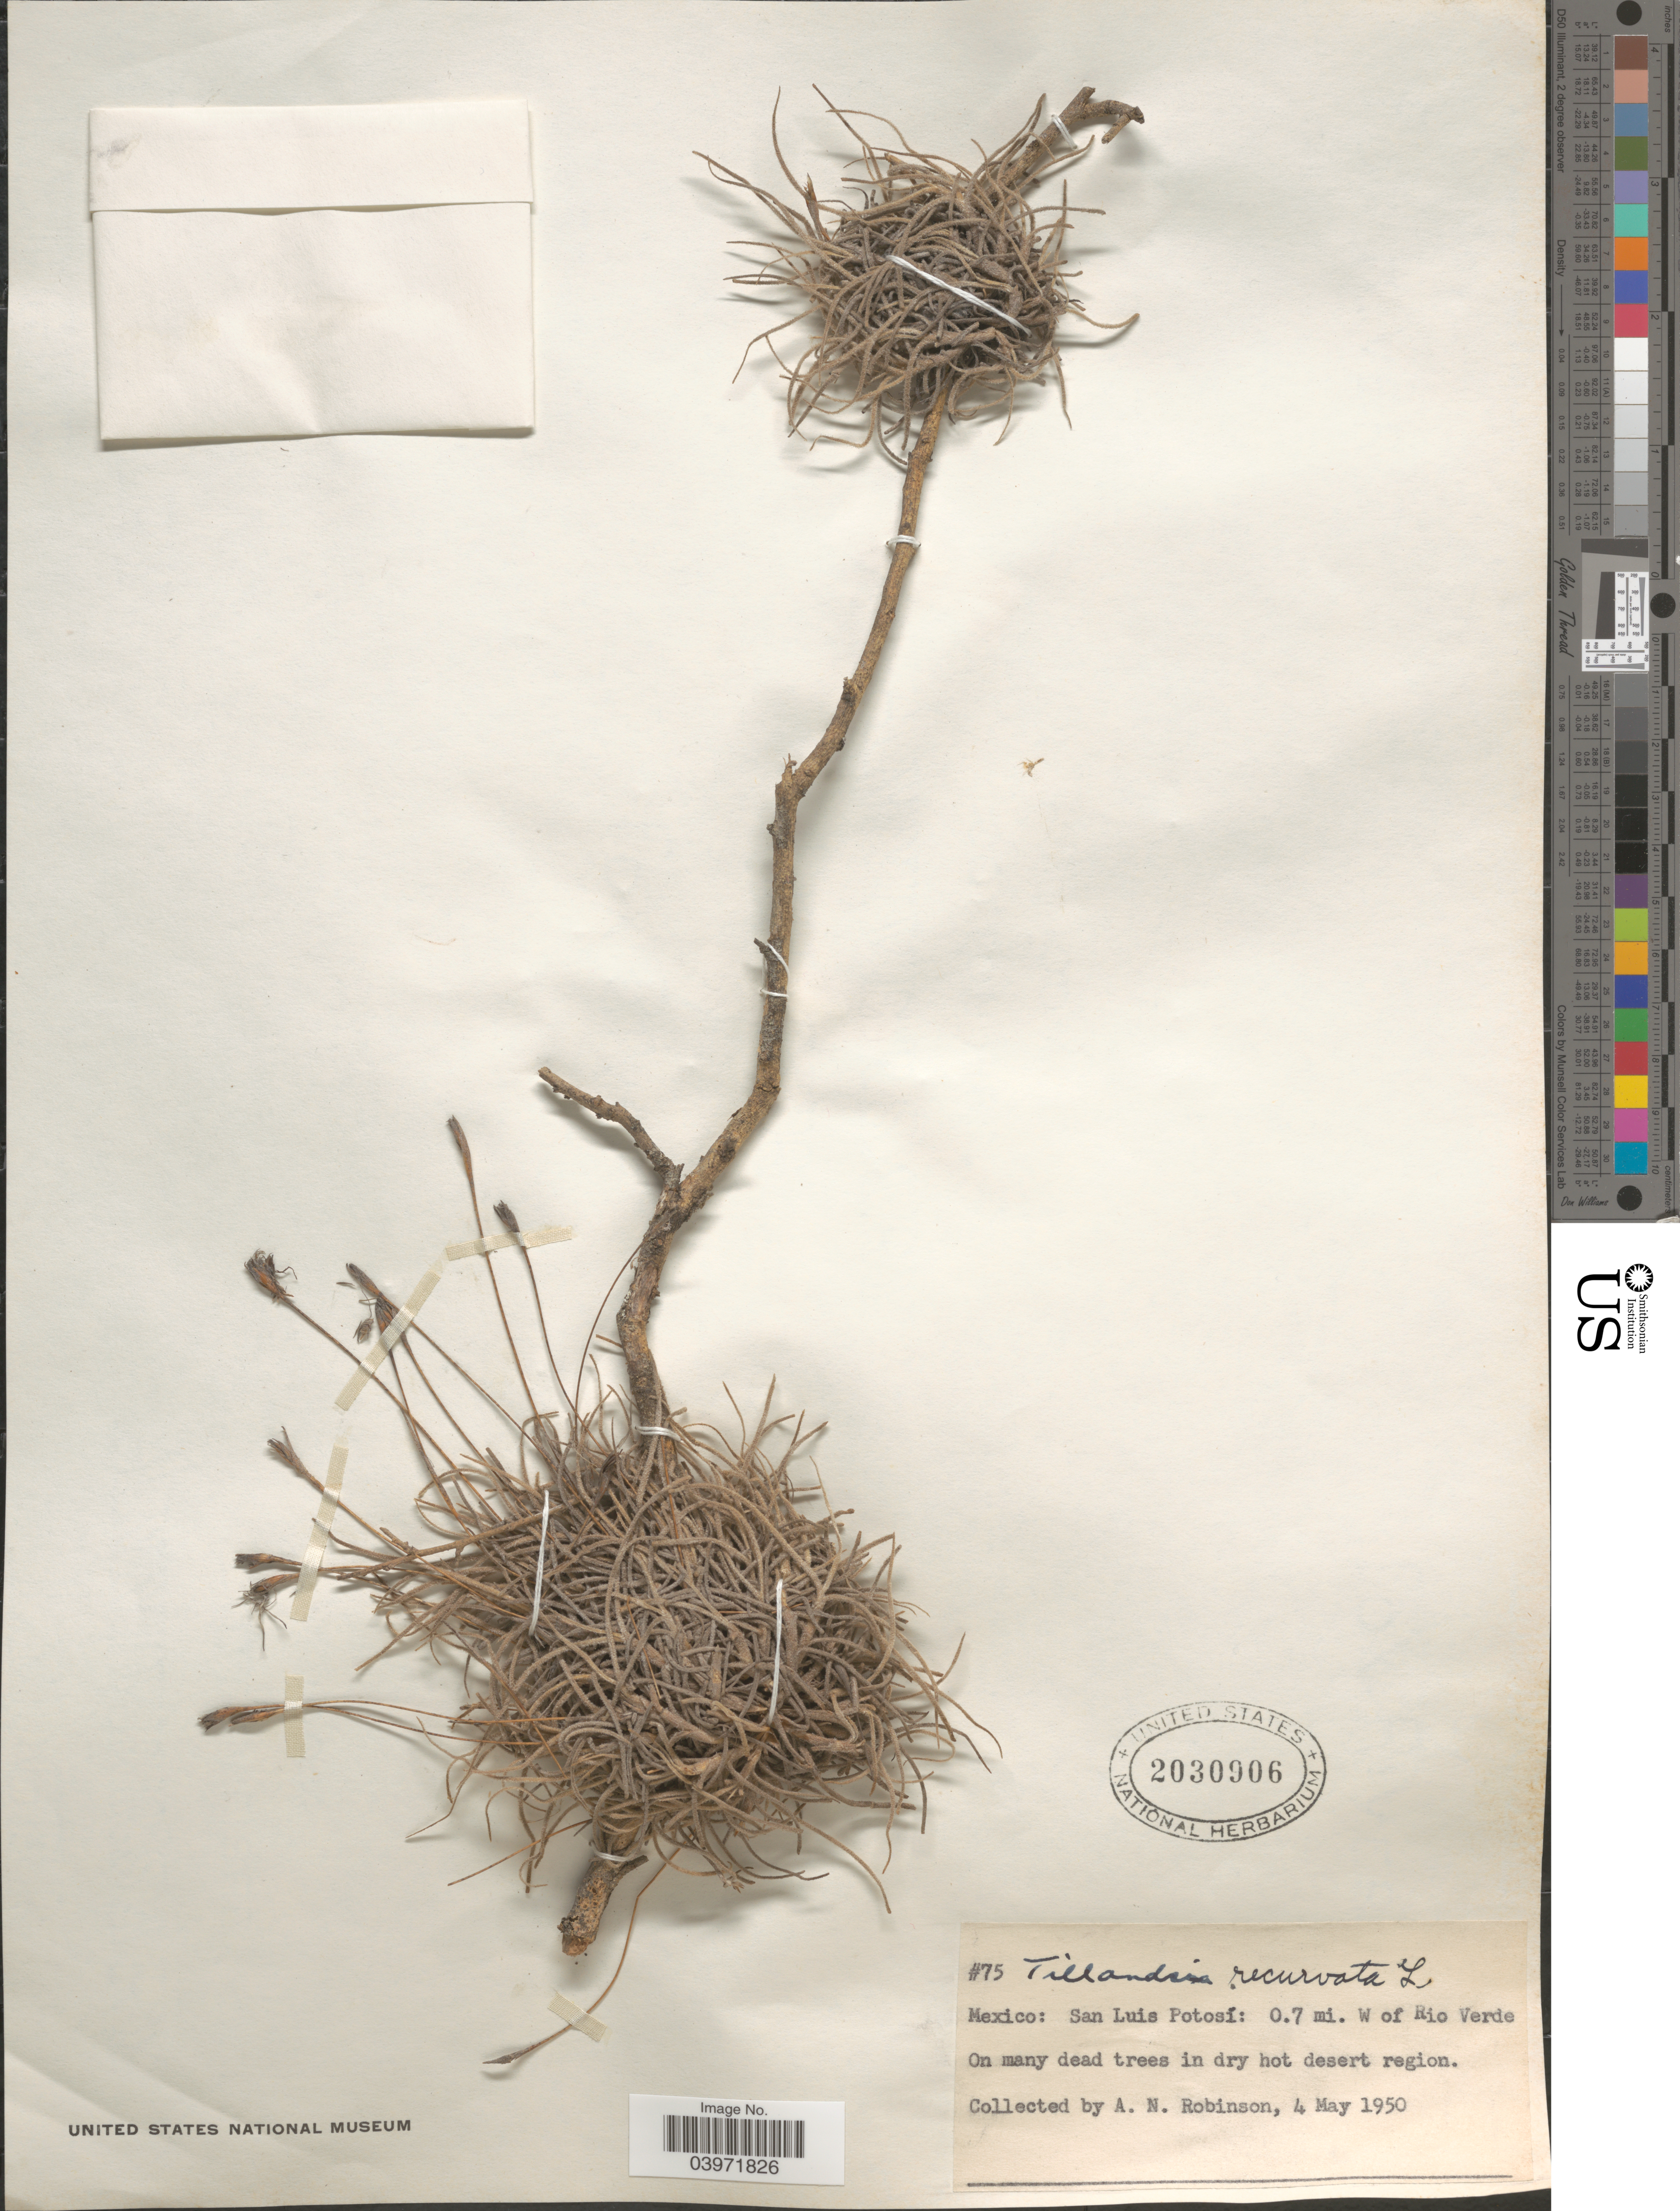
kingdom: Plantae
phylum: Tracheophyta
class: Liliopsida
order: Poales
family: Bromeliaceae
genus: Tillandsia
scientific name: Tillandsia recurvata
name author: L.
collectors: A. N. Robinson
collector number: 75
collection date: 1950-05-04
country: Mexico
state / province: San Luis Potosí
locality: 0.7 mi. W of Rio Verde.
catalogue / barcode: US 2030906